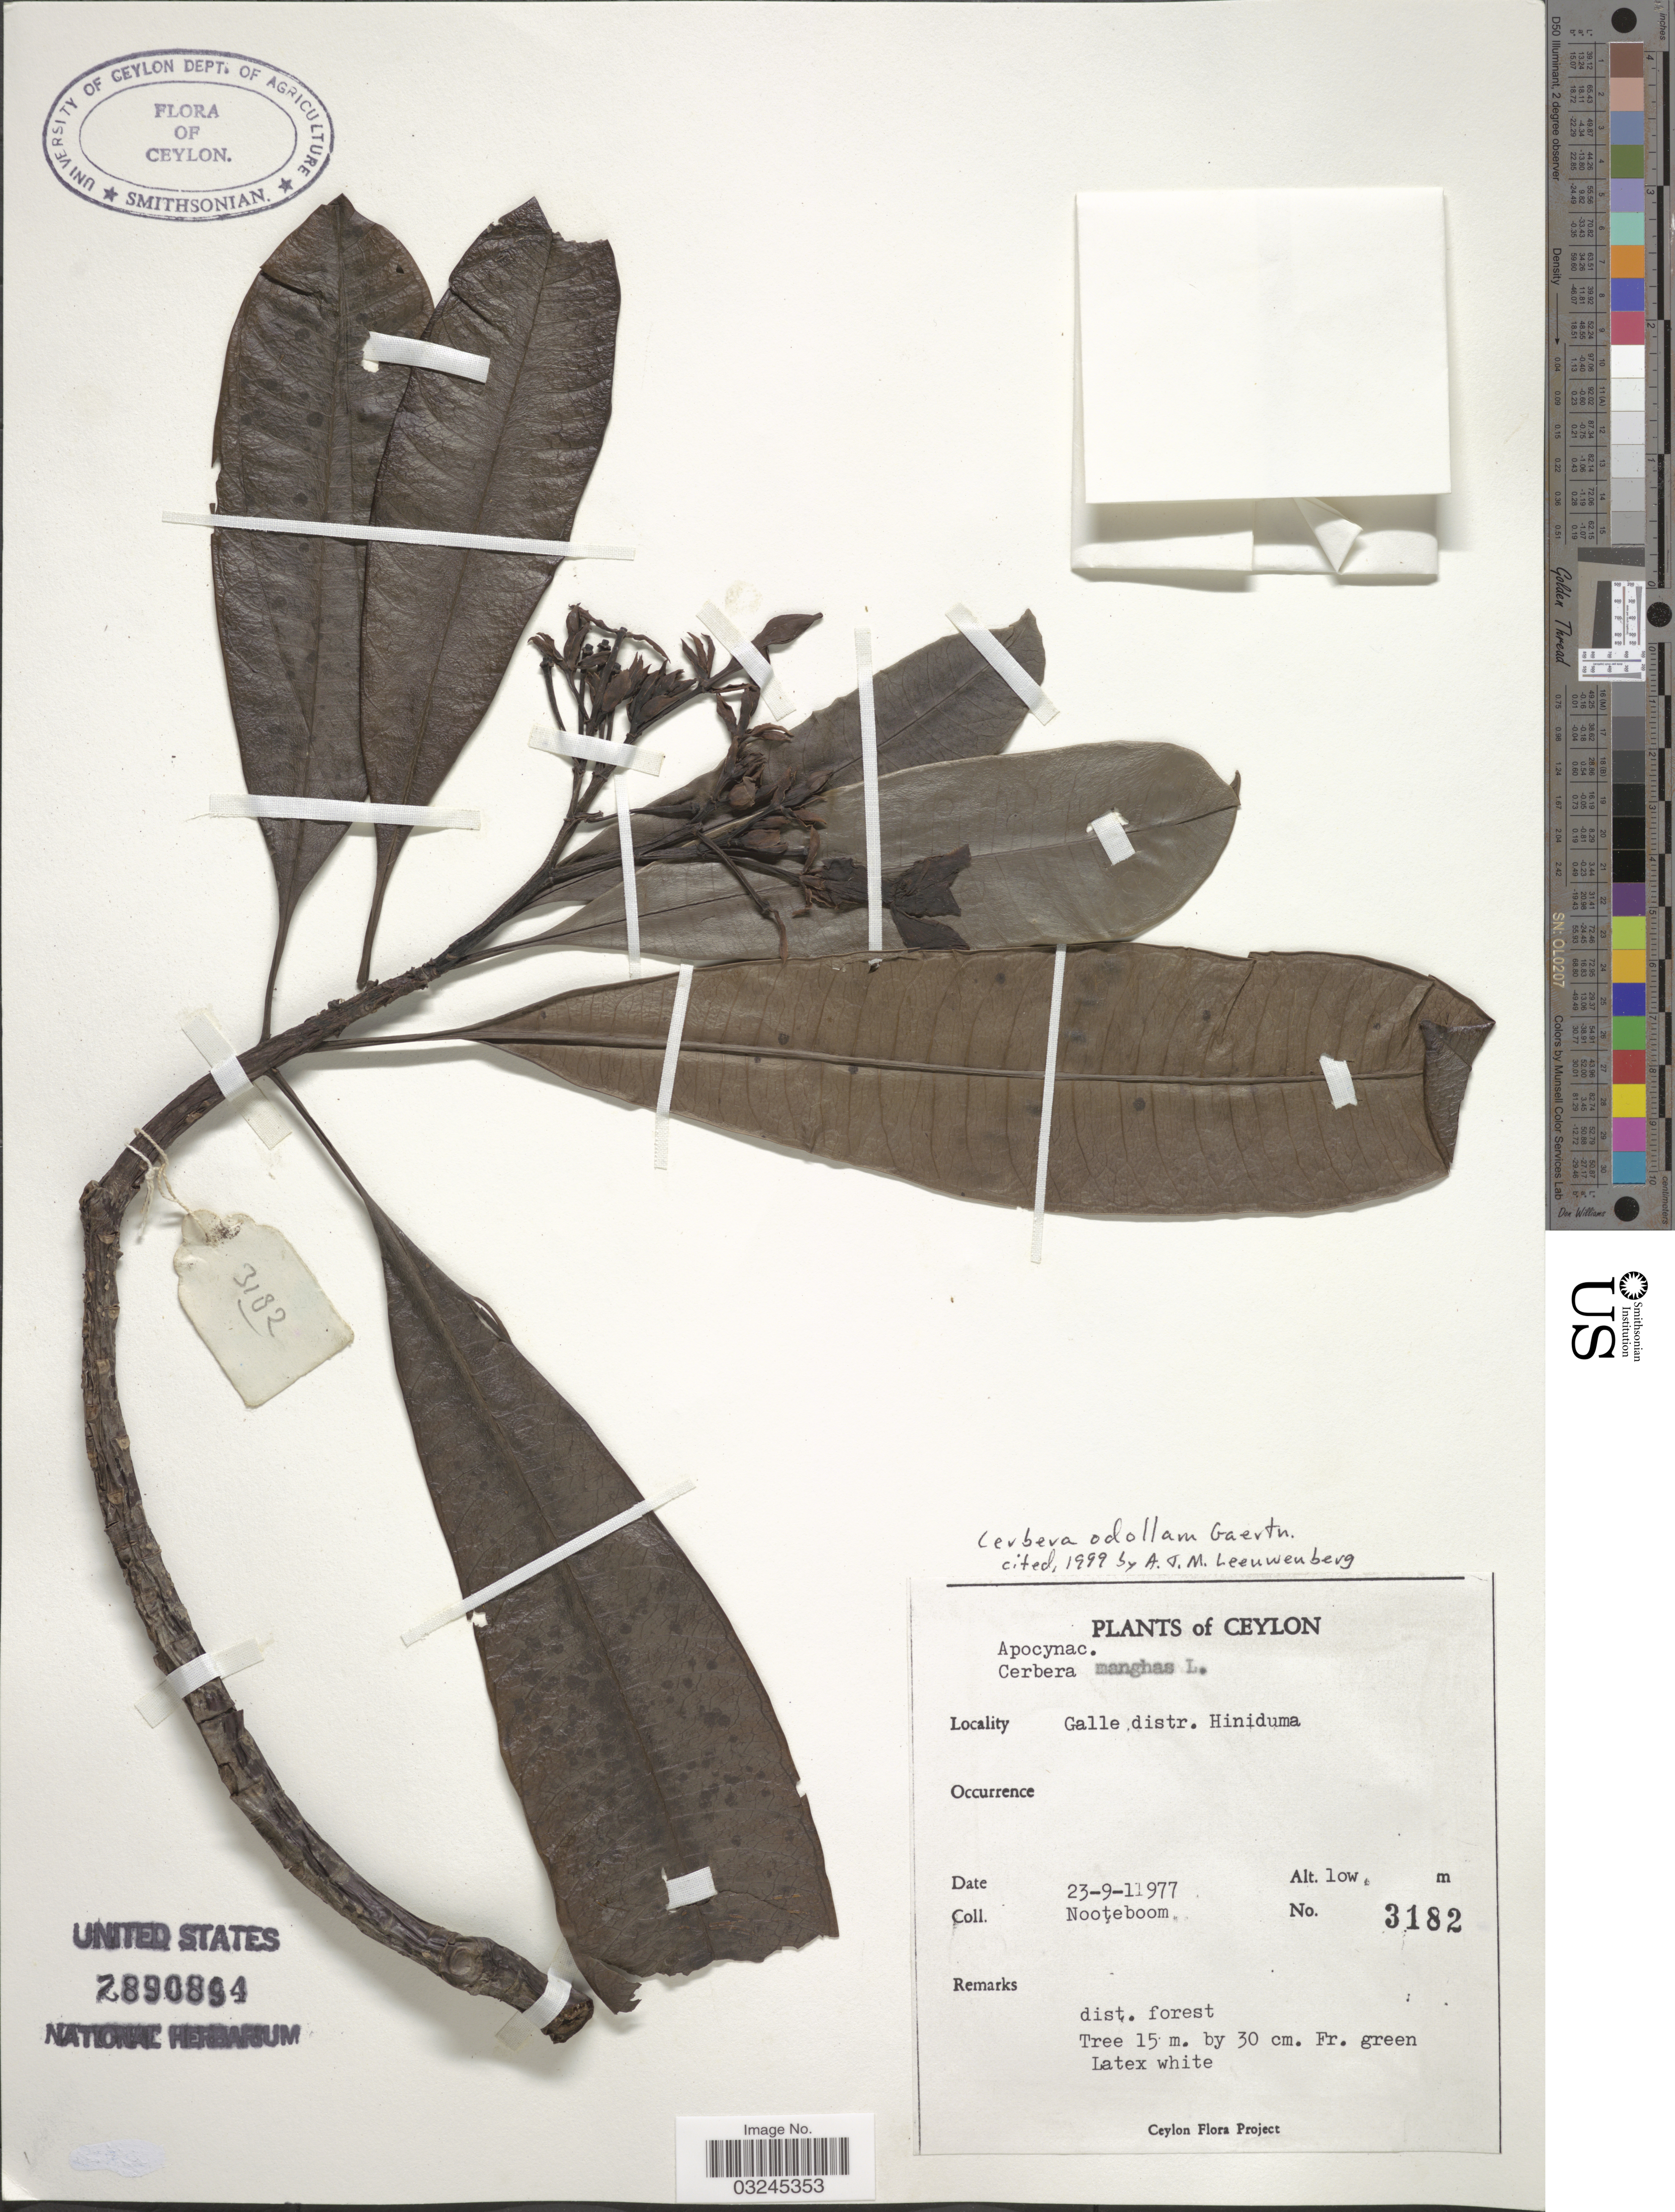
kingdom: Plantae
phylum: Tracheophyta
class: Magnoliopsida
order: Gentianales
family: Apocynaceae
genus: Cerbera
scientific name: Cerbera odollam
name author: Gaertn.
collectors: Nooteboom, --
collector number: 3182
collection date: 1977-09-23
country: Sri Lanka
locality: Ceylon. Galle distr. Hiniduma.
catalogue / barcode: US 2890894